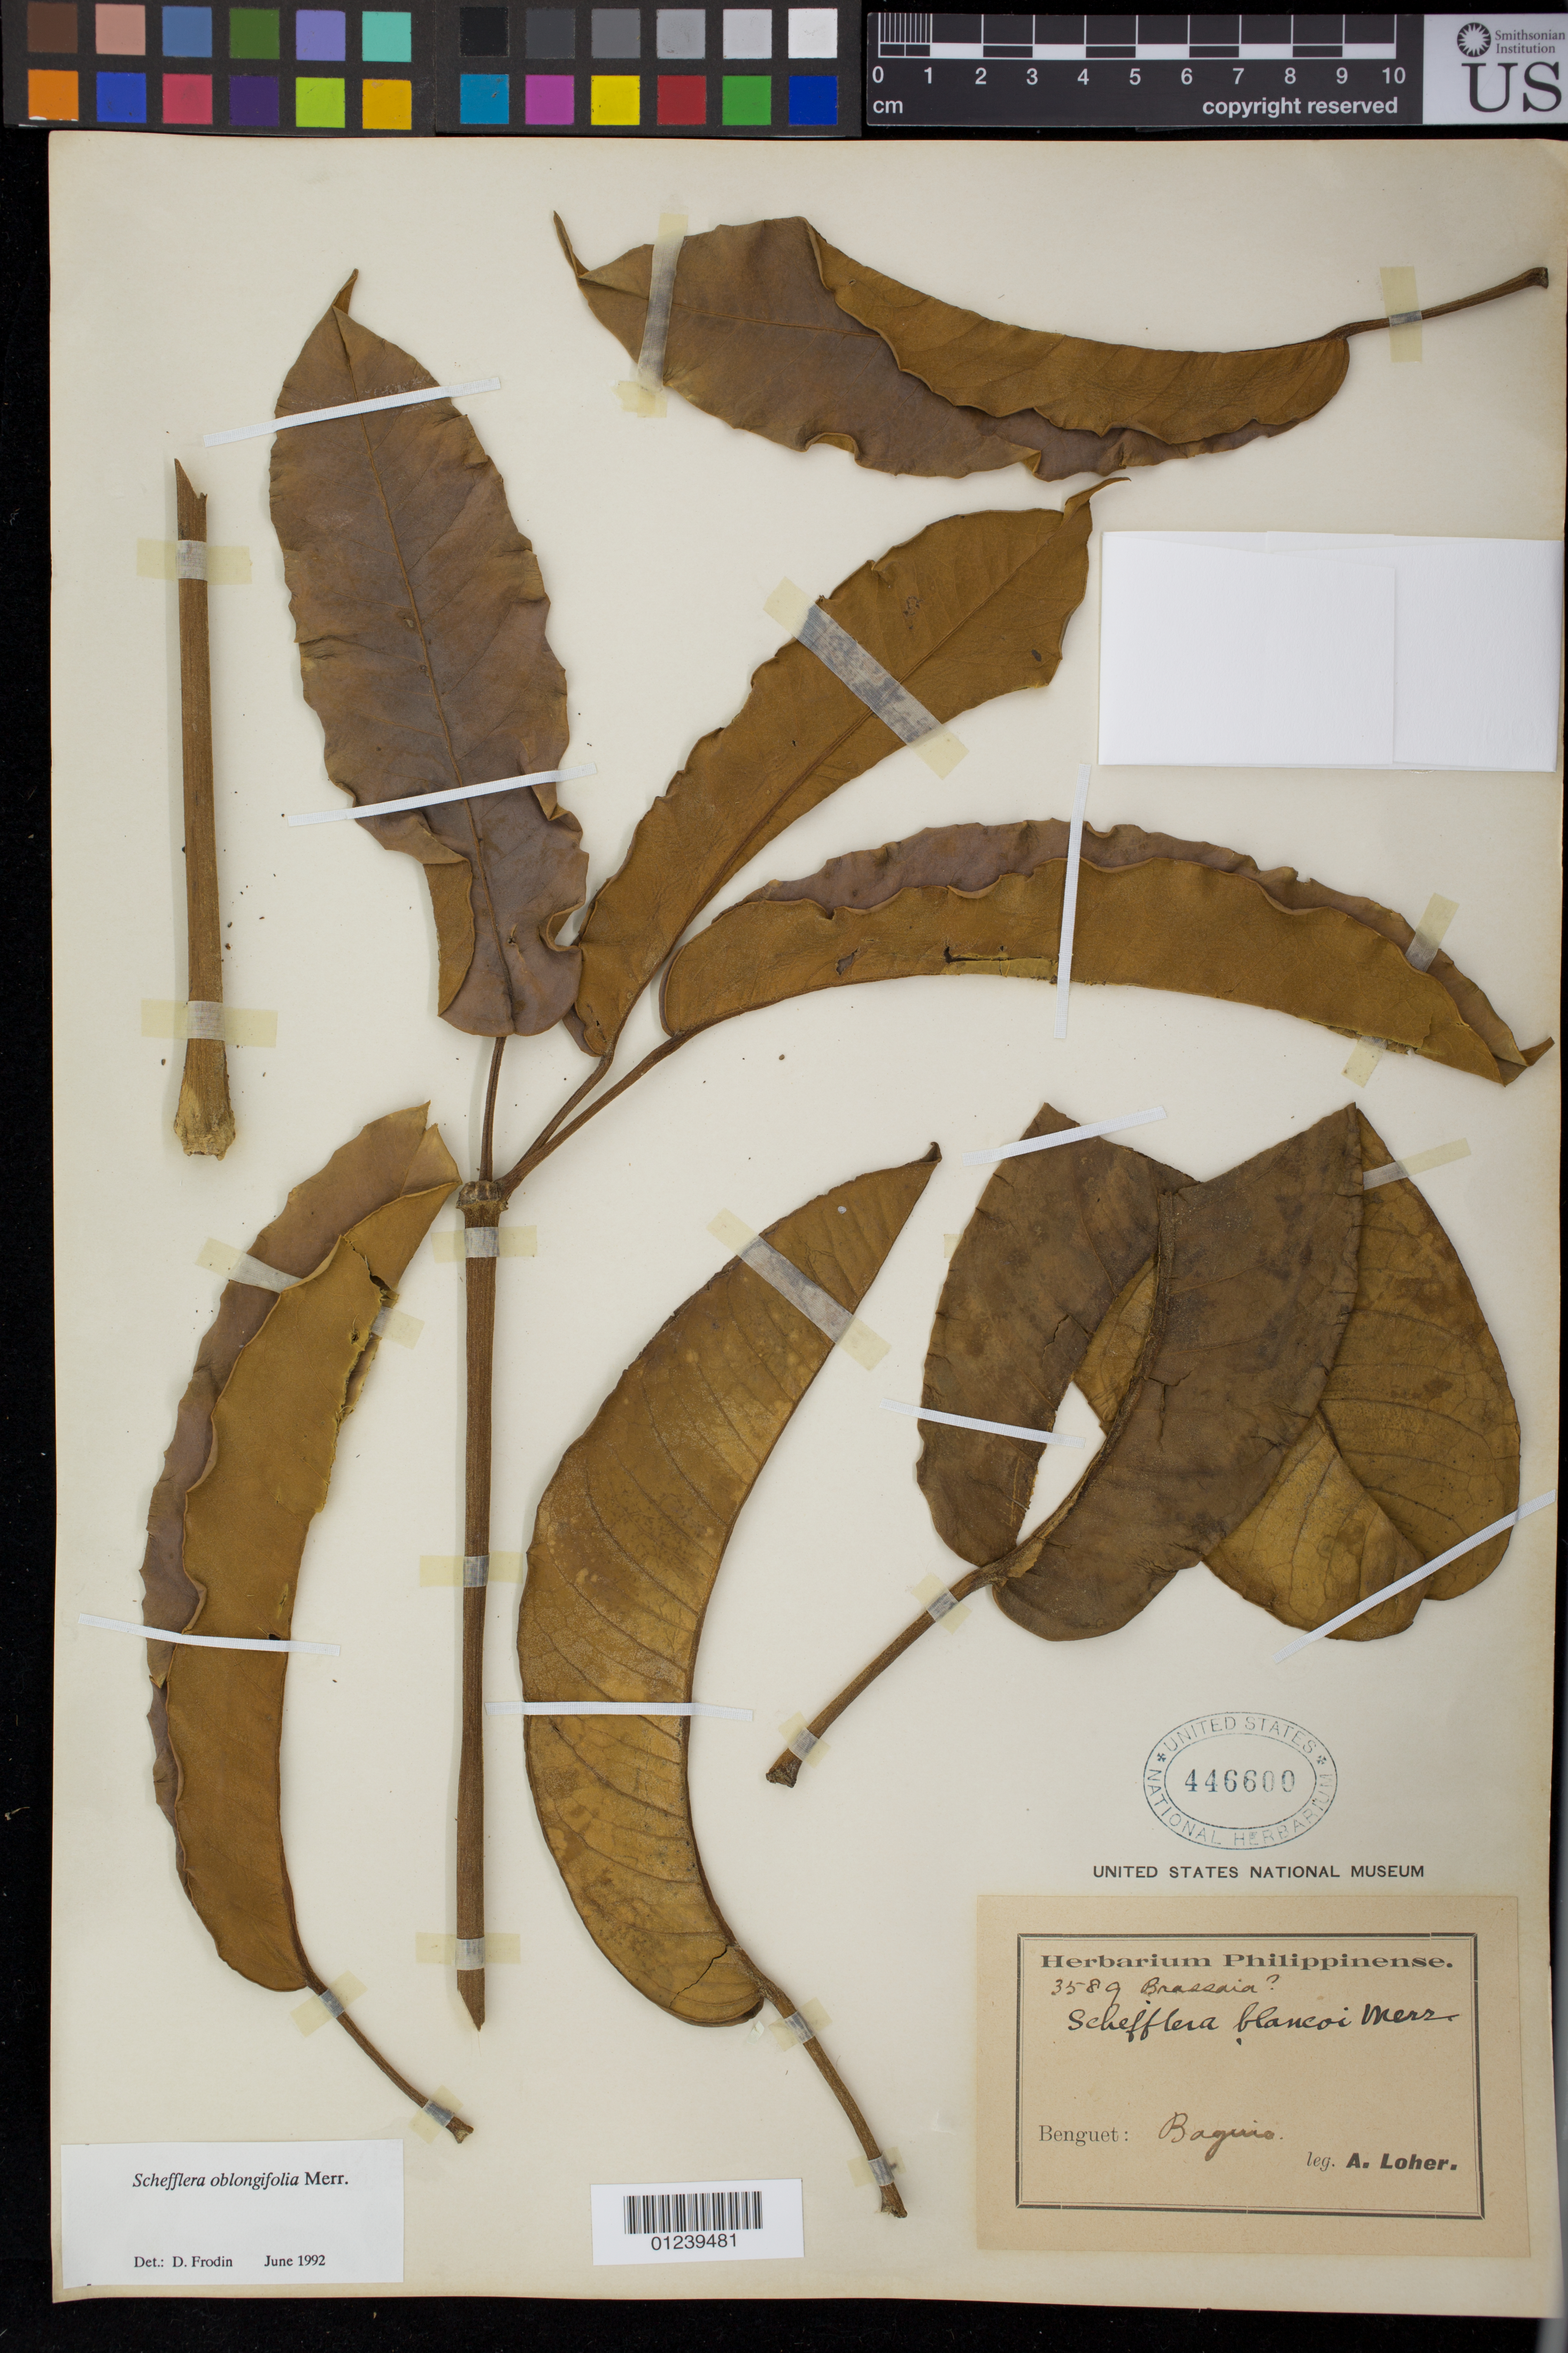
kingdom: Plantae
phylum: Tracheophyta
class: Magnoliopsida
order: Apiales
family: Araliaceae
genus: Schefflera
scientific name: Schefflera oblongifolia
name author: Merr.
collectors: A. Loher & A. Loher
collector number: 3589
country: Philippines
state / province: Cordillera (Administrative Region)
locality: Benguet: Baguio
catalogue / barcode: US 446600